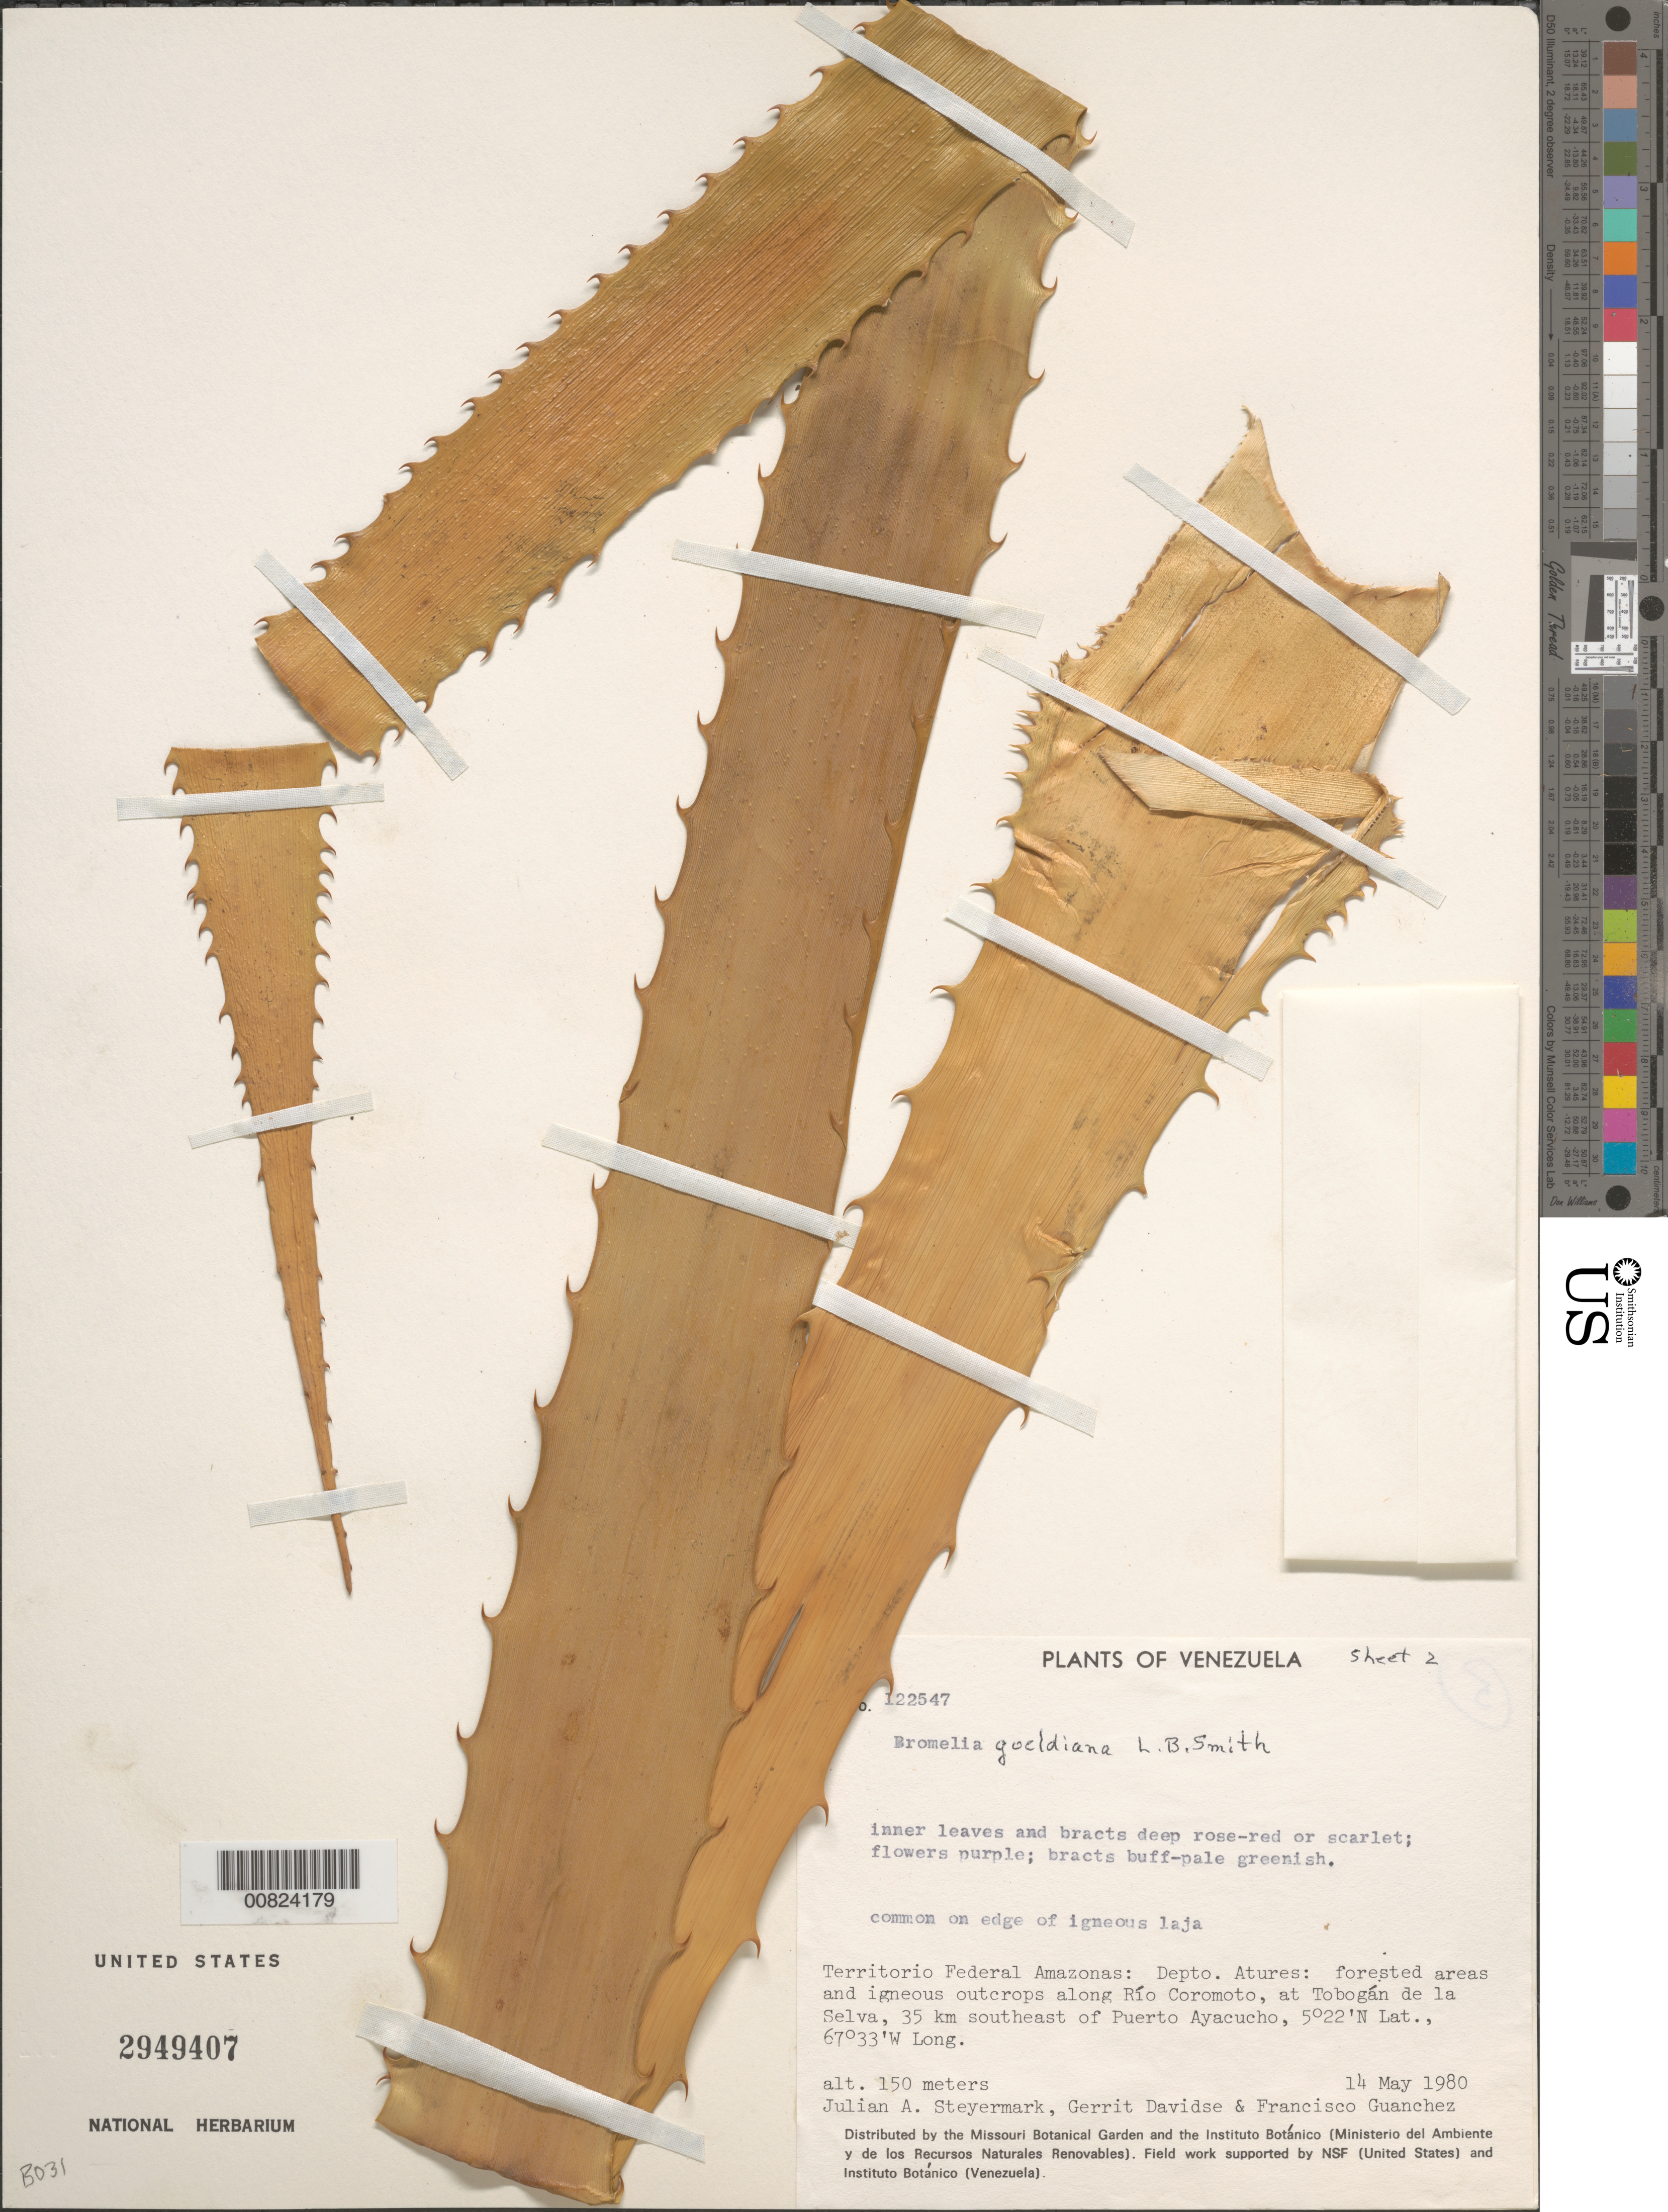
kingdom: Plantae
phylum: Tracheophyta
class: Liliopsida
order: Poales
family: Bromeliaceae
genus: Bromelia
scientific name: Bromelia goeldiana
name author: L.B. Sm.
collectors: J. Steyermark, G. Davidse & F. Guánchez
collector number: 122547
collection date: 1980-05-14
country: Venezuela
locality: Territorio Federal Amazonas: Depto. Atures: along Río Coromoto, at Tobogán de la Selva, 35 km southeast of Puerto Ayacucho.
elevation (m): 150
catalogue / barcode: US 2949407